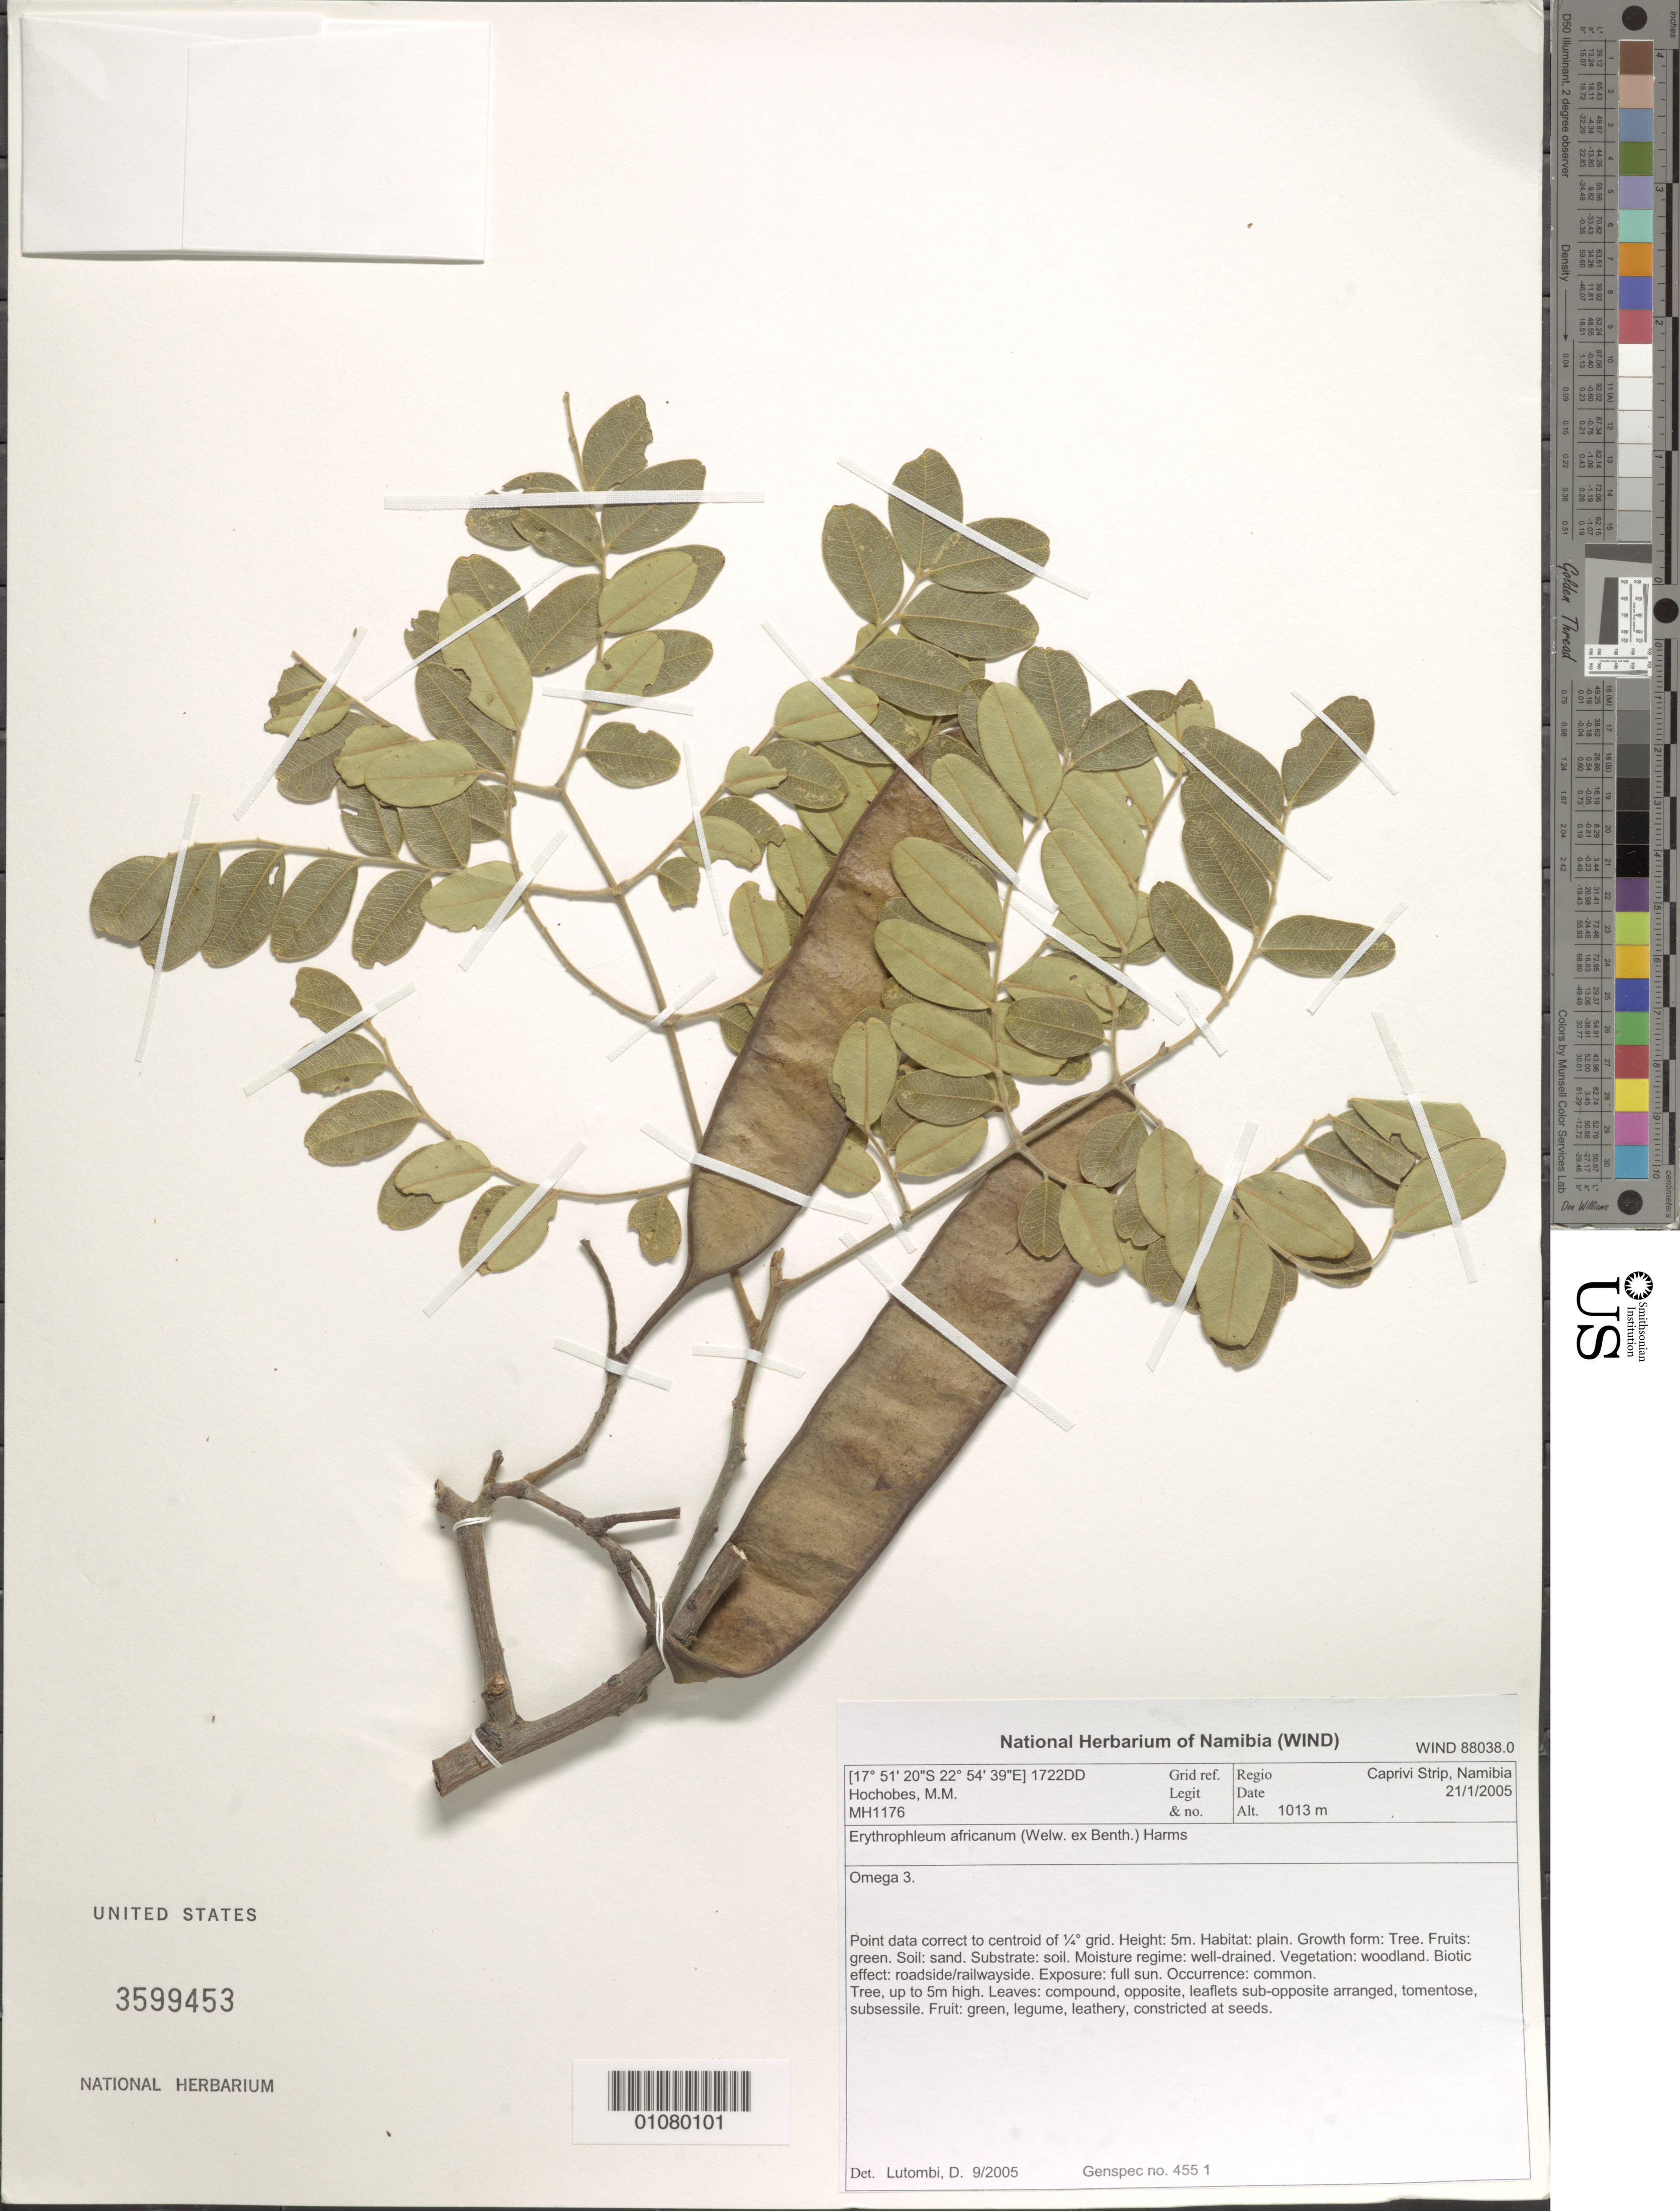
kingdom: Plantae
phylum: Tracheophyta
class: Magnoliopsida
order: Fabales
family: Fabaceae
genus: Erythrophleum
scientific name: Erythrophleum africanum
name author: (Welw. ex Benth.) Harms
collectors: M. Hochobes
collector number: MH 1176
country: Namibia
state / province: Caprivi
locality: Omega 3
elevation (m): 1013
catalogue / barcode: US 3599453